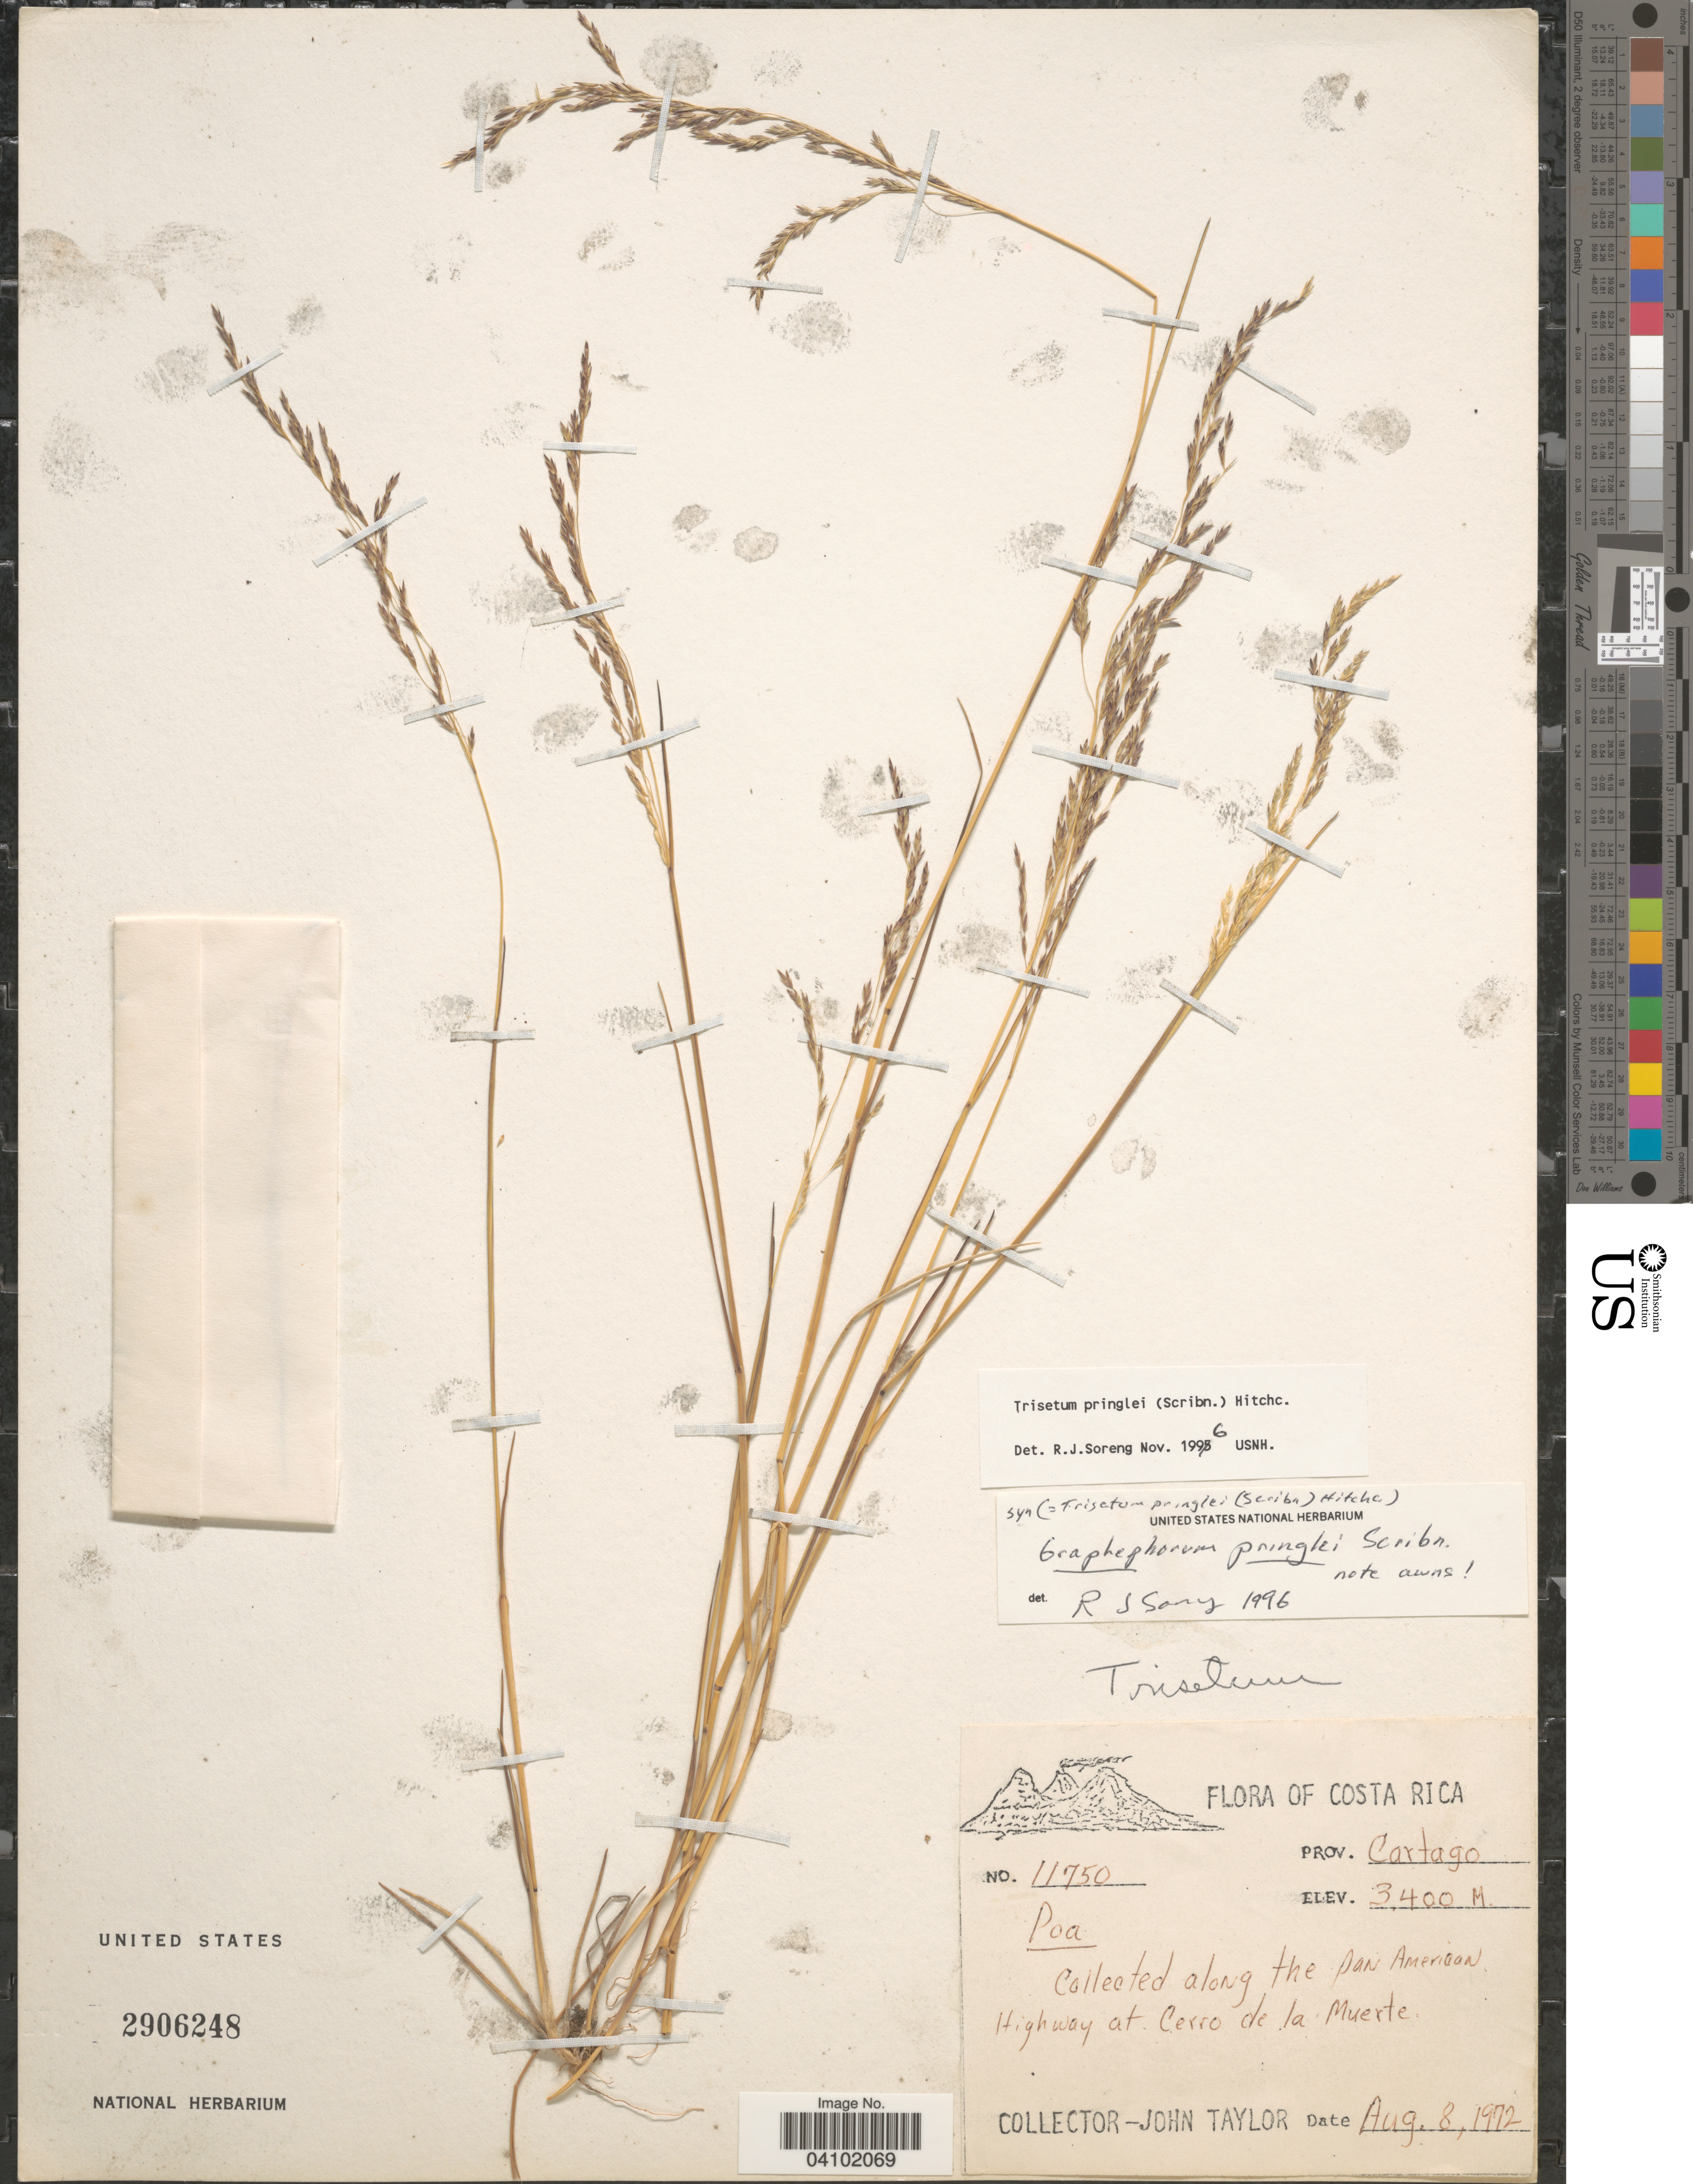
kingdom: Plantae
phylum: Tracheophyta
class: Liliopsida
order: Poales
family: Poaceae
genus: Peyritschia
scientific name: Peyritschia graphephoroides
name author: P.M. Peterson et al.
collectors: J. Taylor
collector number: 11750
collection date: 1972-08-08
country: Costa Rica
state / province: Cartago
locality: Along the Pan American Highway at Cerro de la Muerte.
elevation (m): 3400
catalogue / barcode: US 2906248